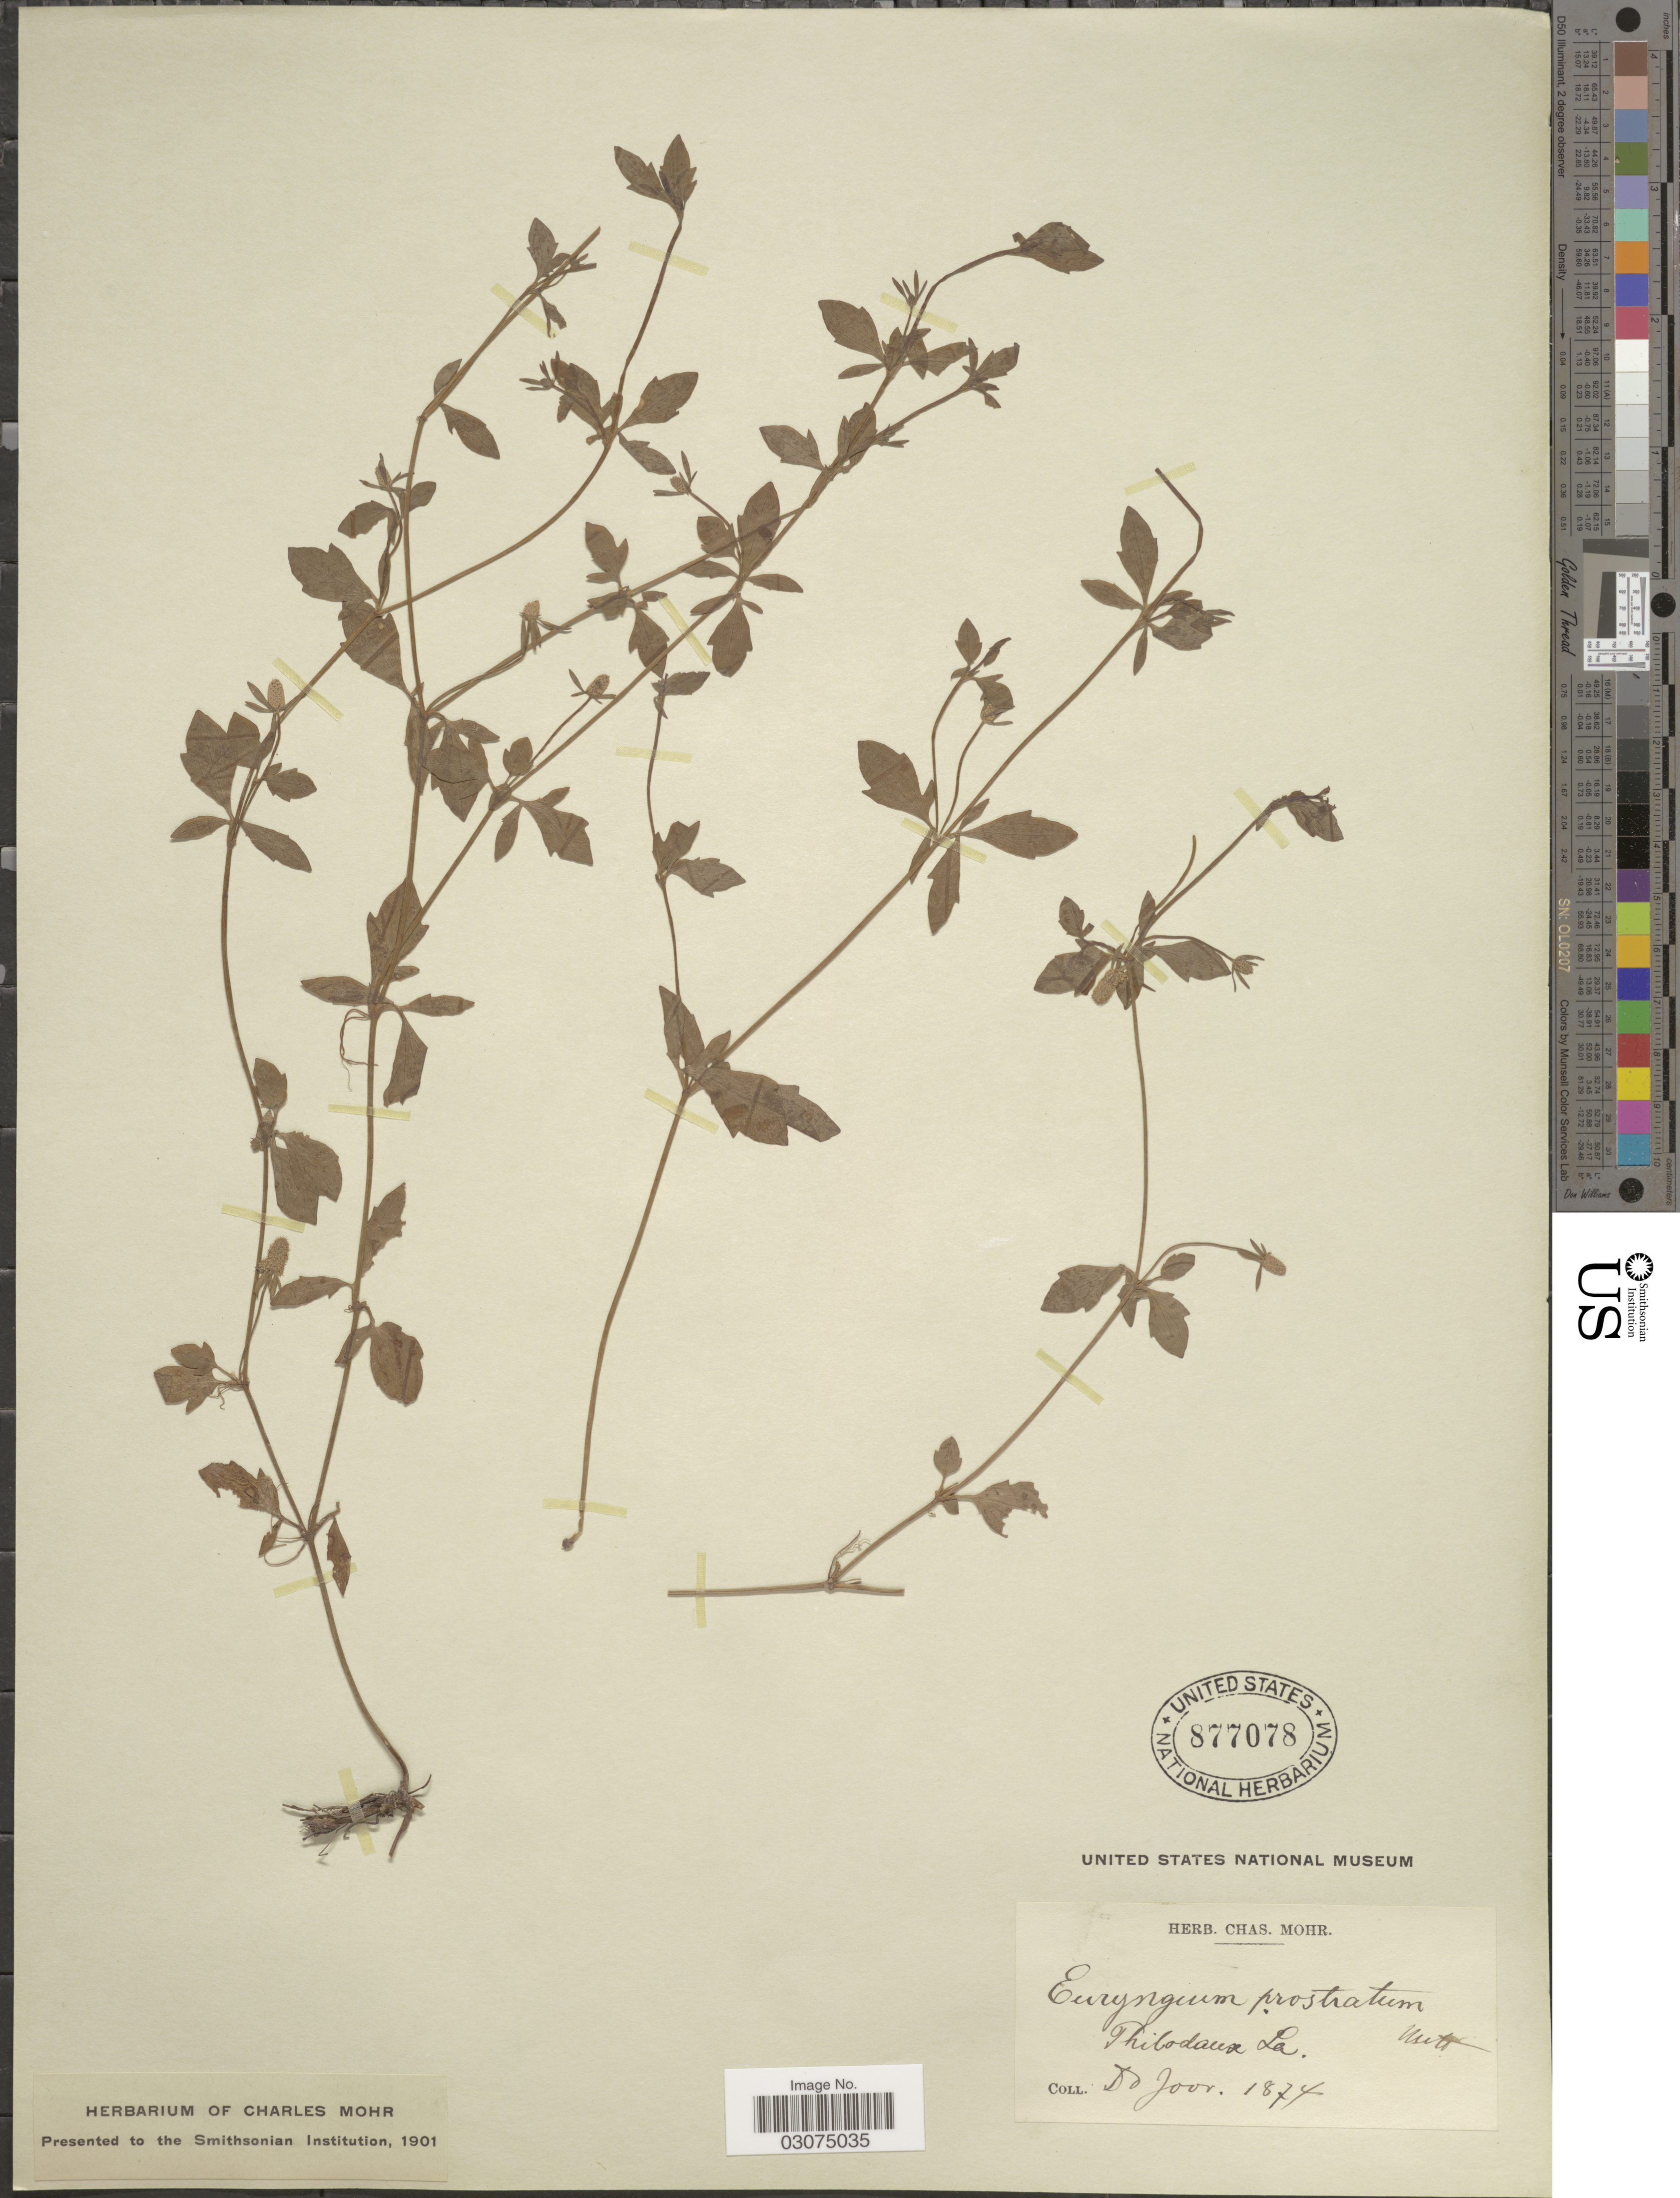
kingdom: Plantae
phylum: Tracheophyta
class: Magnoliopsida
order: Apiales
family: Apiaceae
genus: Eryngium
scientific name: Eryngium prostratum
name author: Nutt. ex DC.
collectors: J. F. Joor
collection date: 1874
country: United States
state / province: Louisiana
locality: Thibodaux.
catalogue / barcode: US 877078